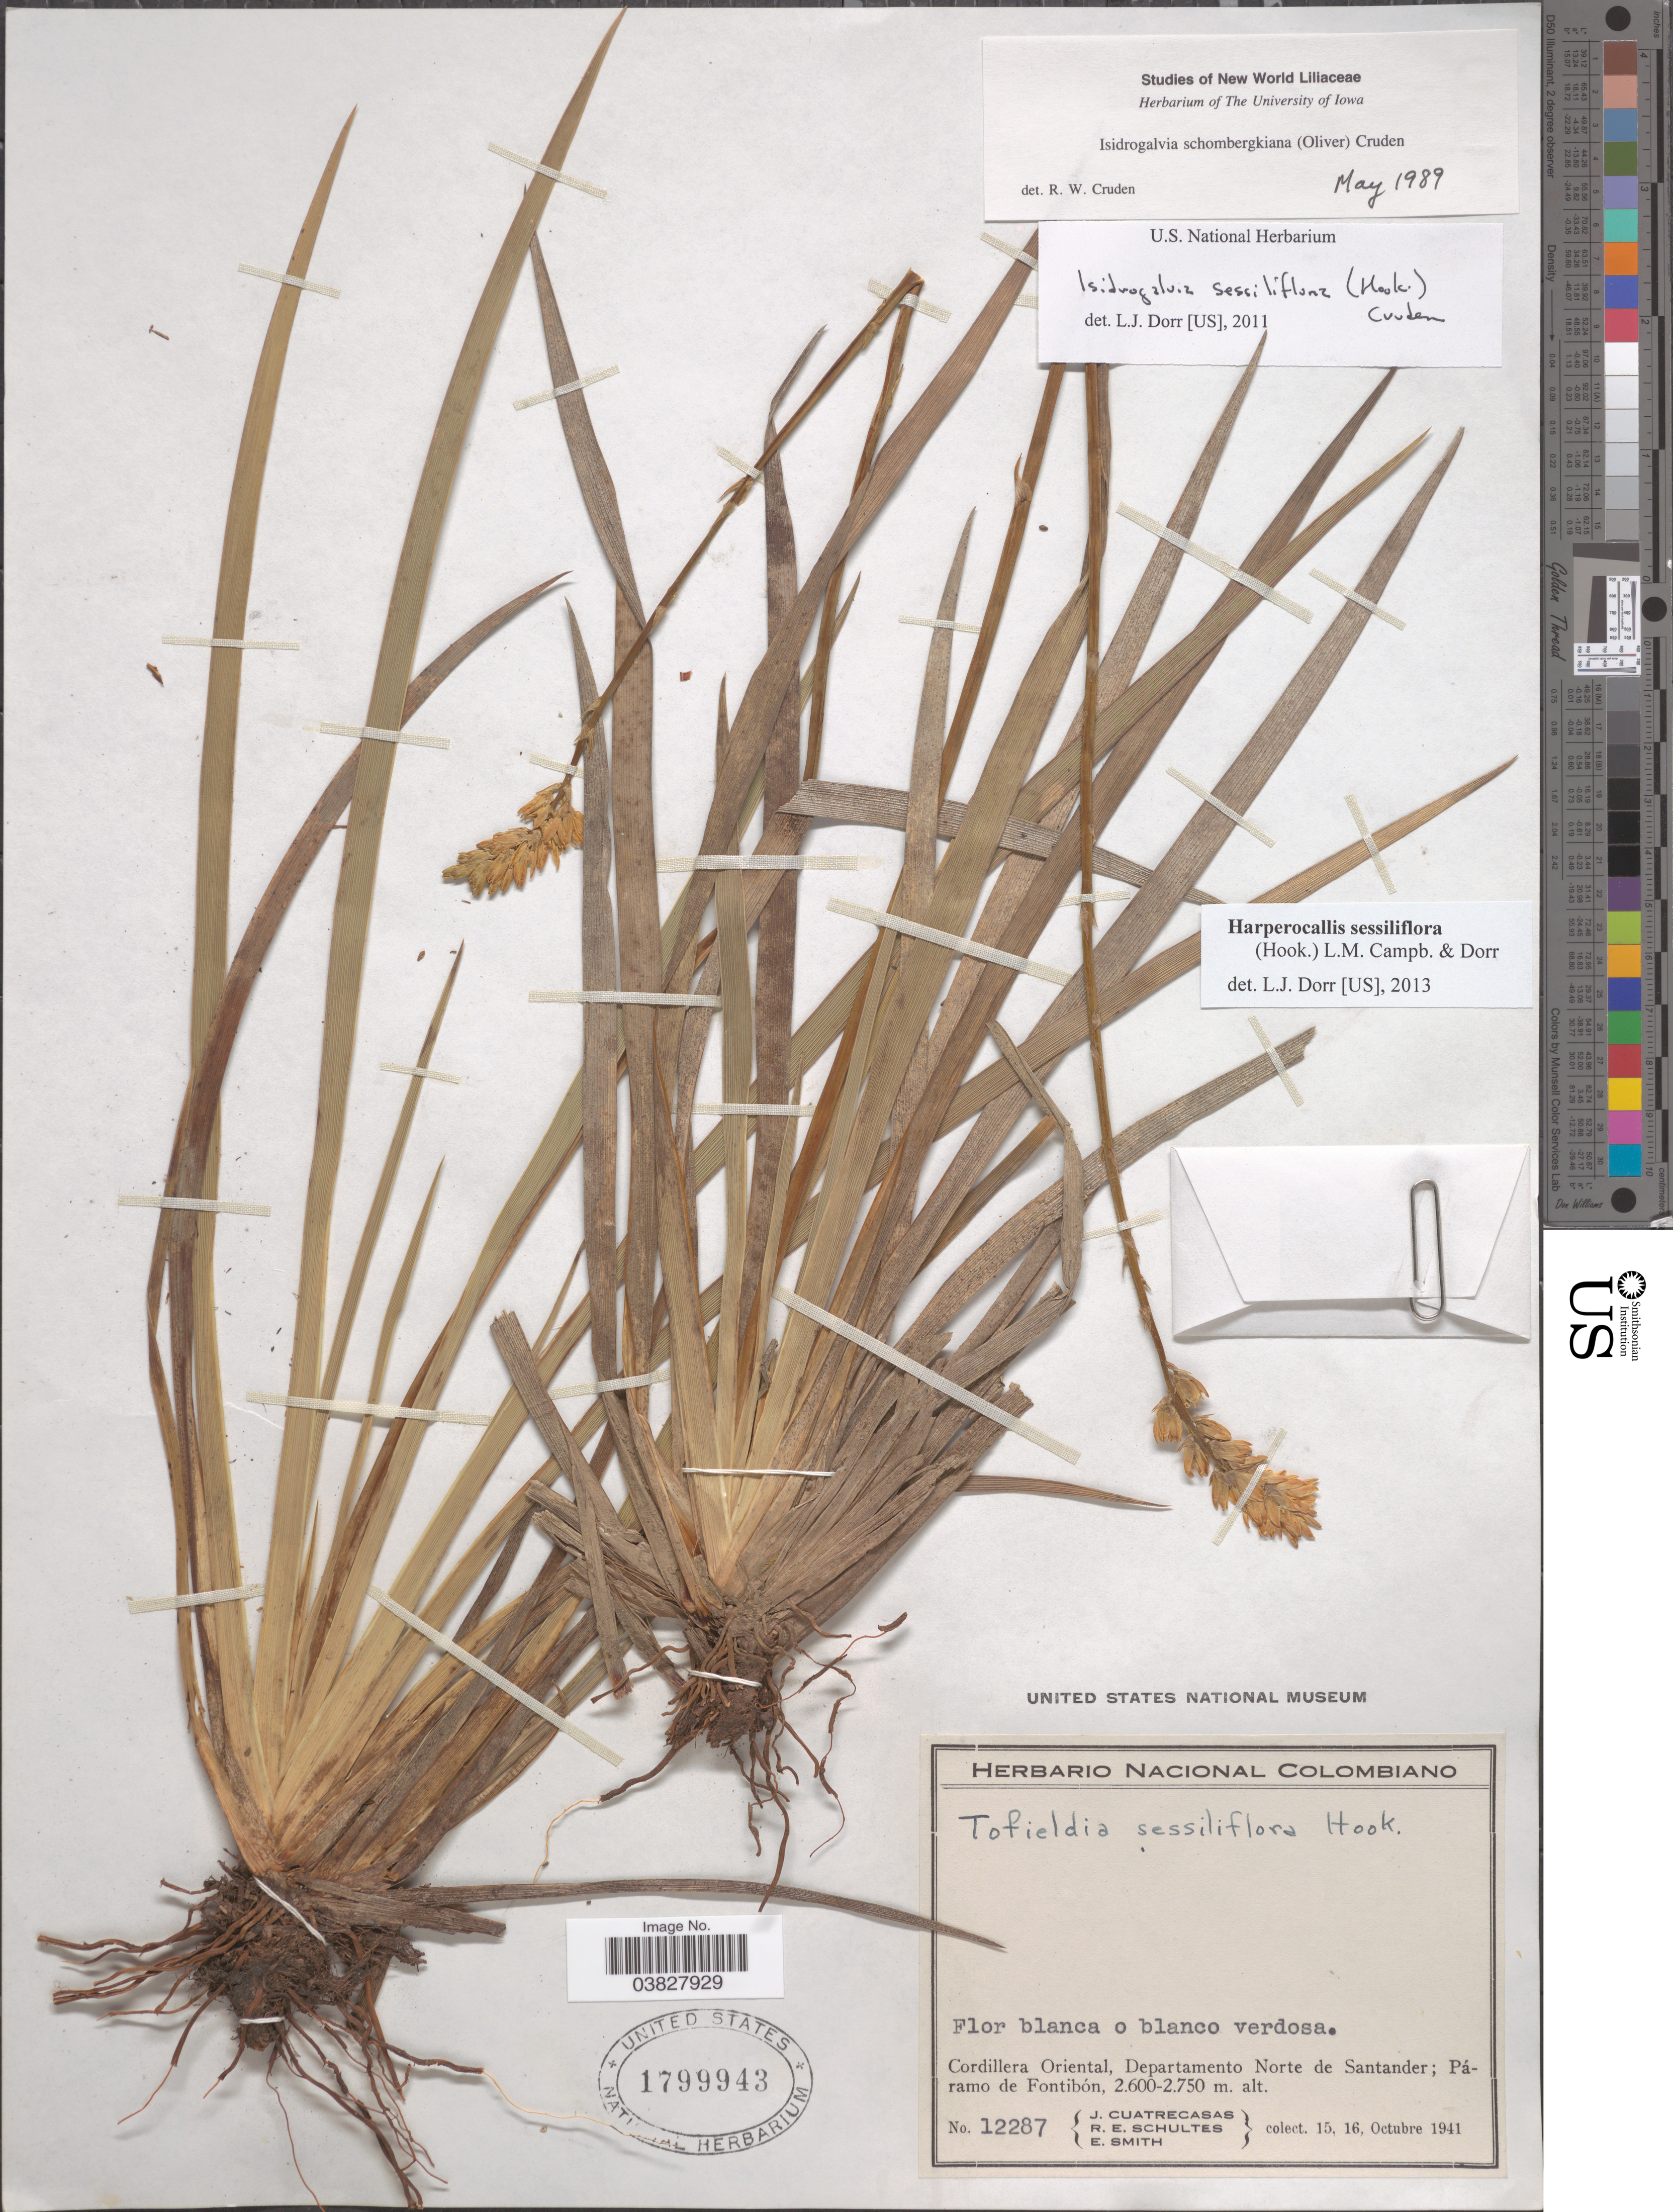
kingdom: Plantae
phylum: Tracheophyta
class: Liliopsida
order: Alismatales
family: Tofieldiaceae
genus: Harperocallis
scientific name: Harperocallis sessiliflora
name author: (Hook.) L.M. Campb. & Dorr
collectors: J. Cuatrecasas, R. E. Schultes & E. Smith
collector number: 12287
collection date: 1941-10-15/1941-10-16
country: Colombia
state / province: Norte de Santander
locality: Cordilllera Oriental, Departamento Norte de Santander; Páramo de Fontibón.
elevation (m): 2600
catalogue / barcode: US 1799943